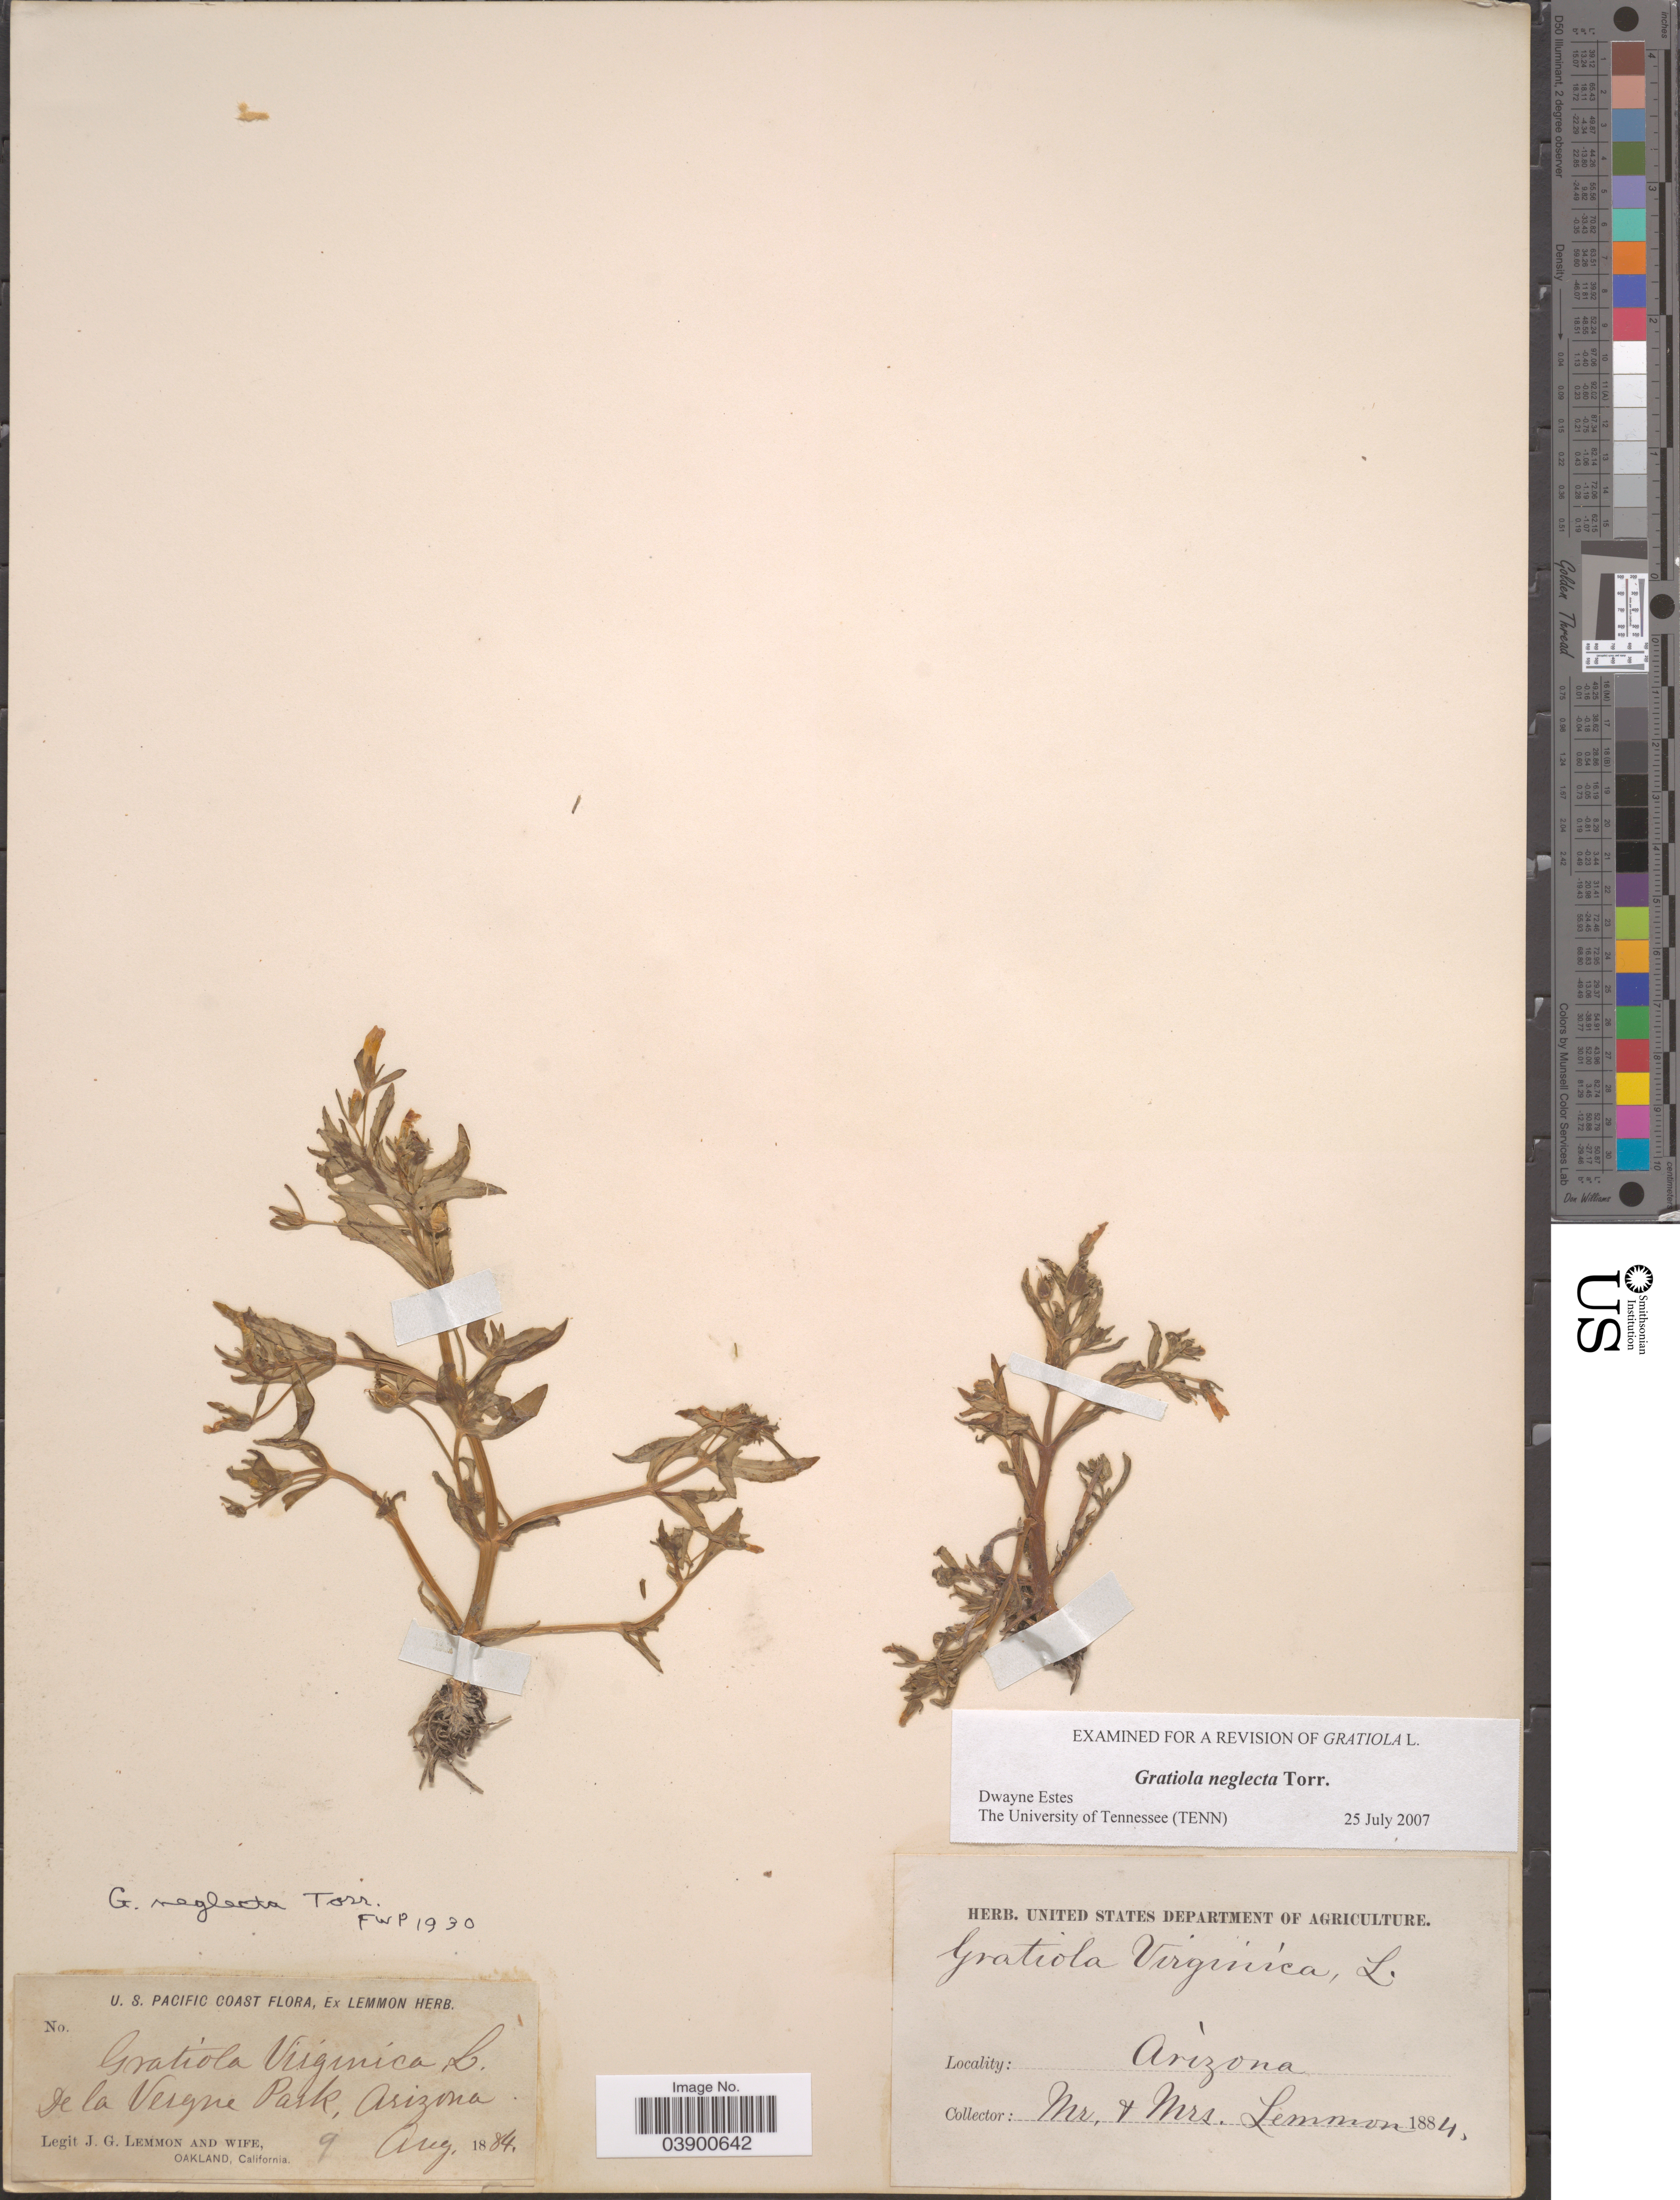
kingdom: Plantae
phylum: Tracheophyta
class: Magnoliopsida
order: Lamiales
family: Plantaginaceae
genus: Gratiola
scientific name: Gratiola neglecta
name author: Torr.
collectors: J. Lemmon & Mrs. J. G. Lemmon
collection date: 1884-08-09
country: United States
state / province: Arizona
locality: U.S. Pacific Coast. De la Vergne Park.